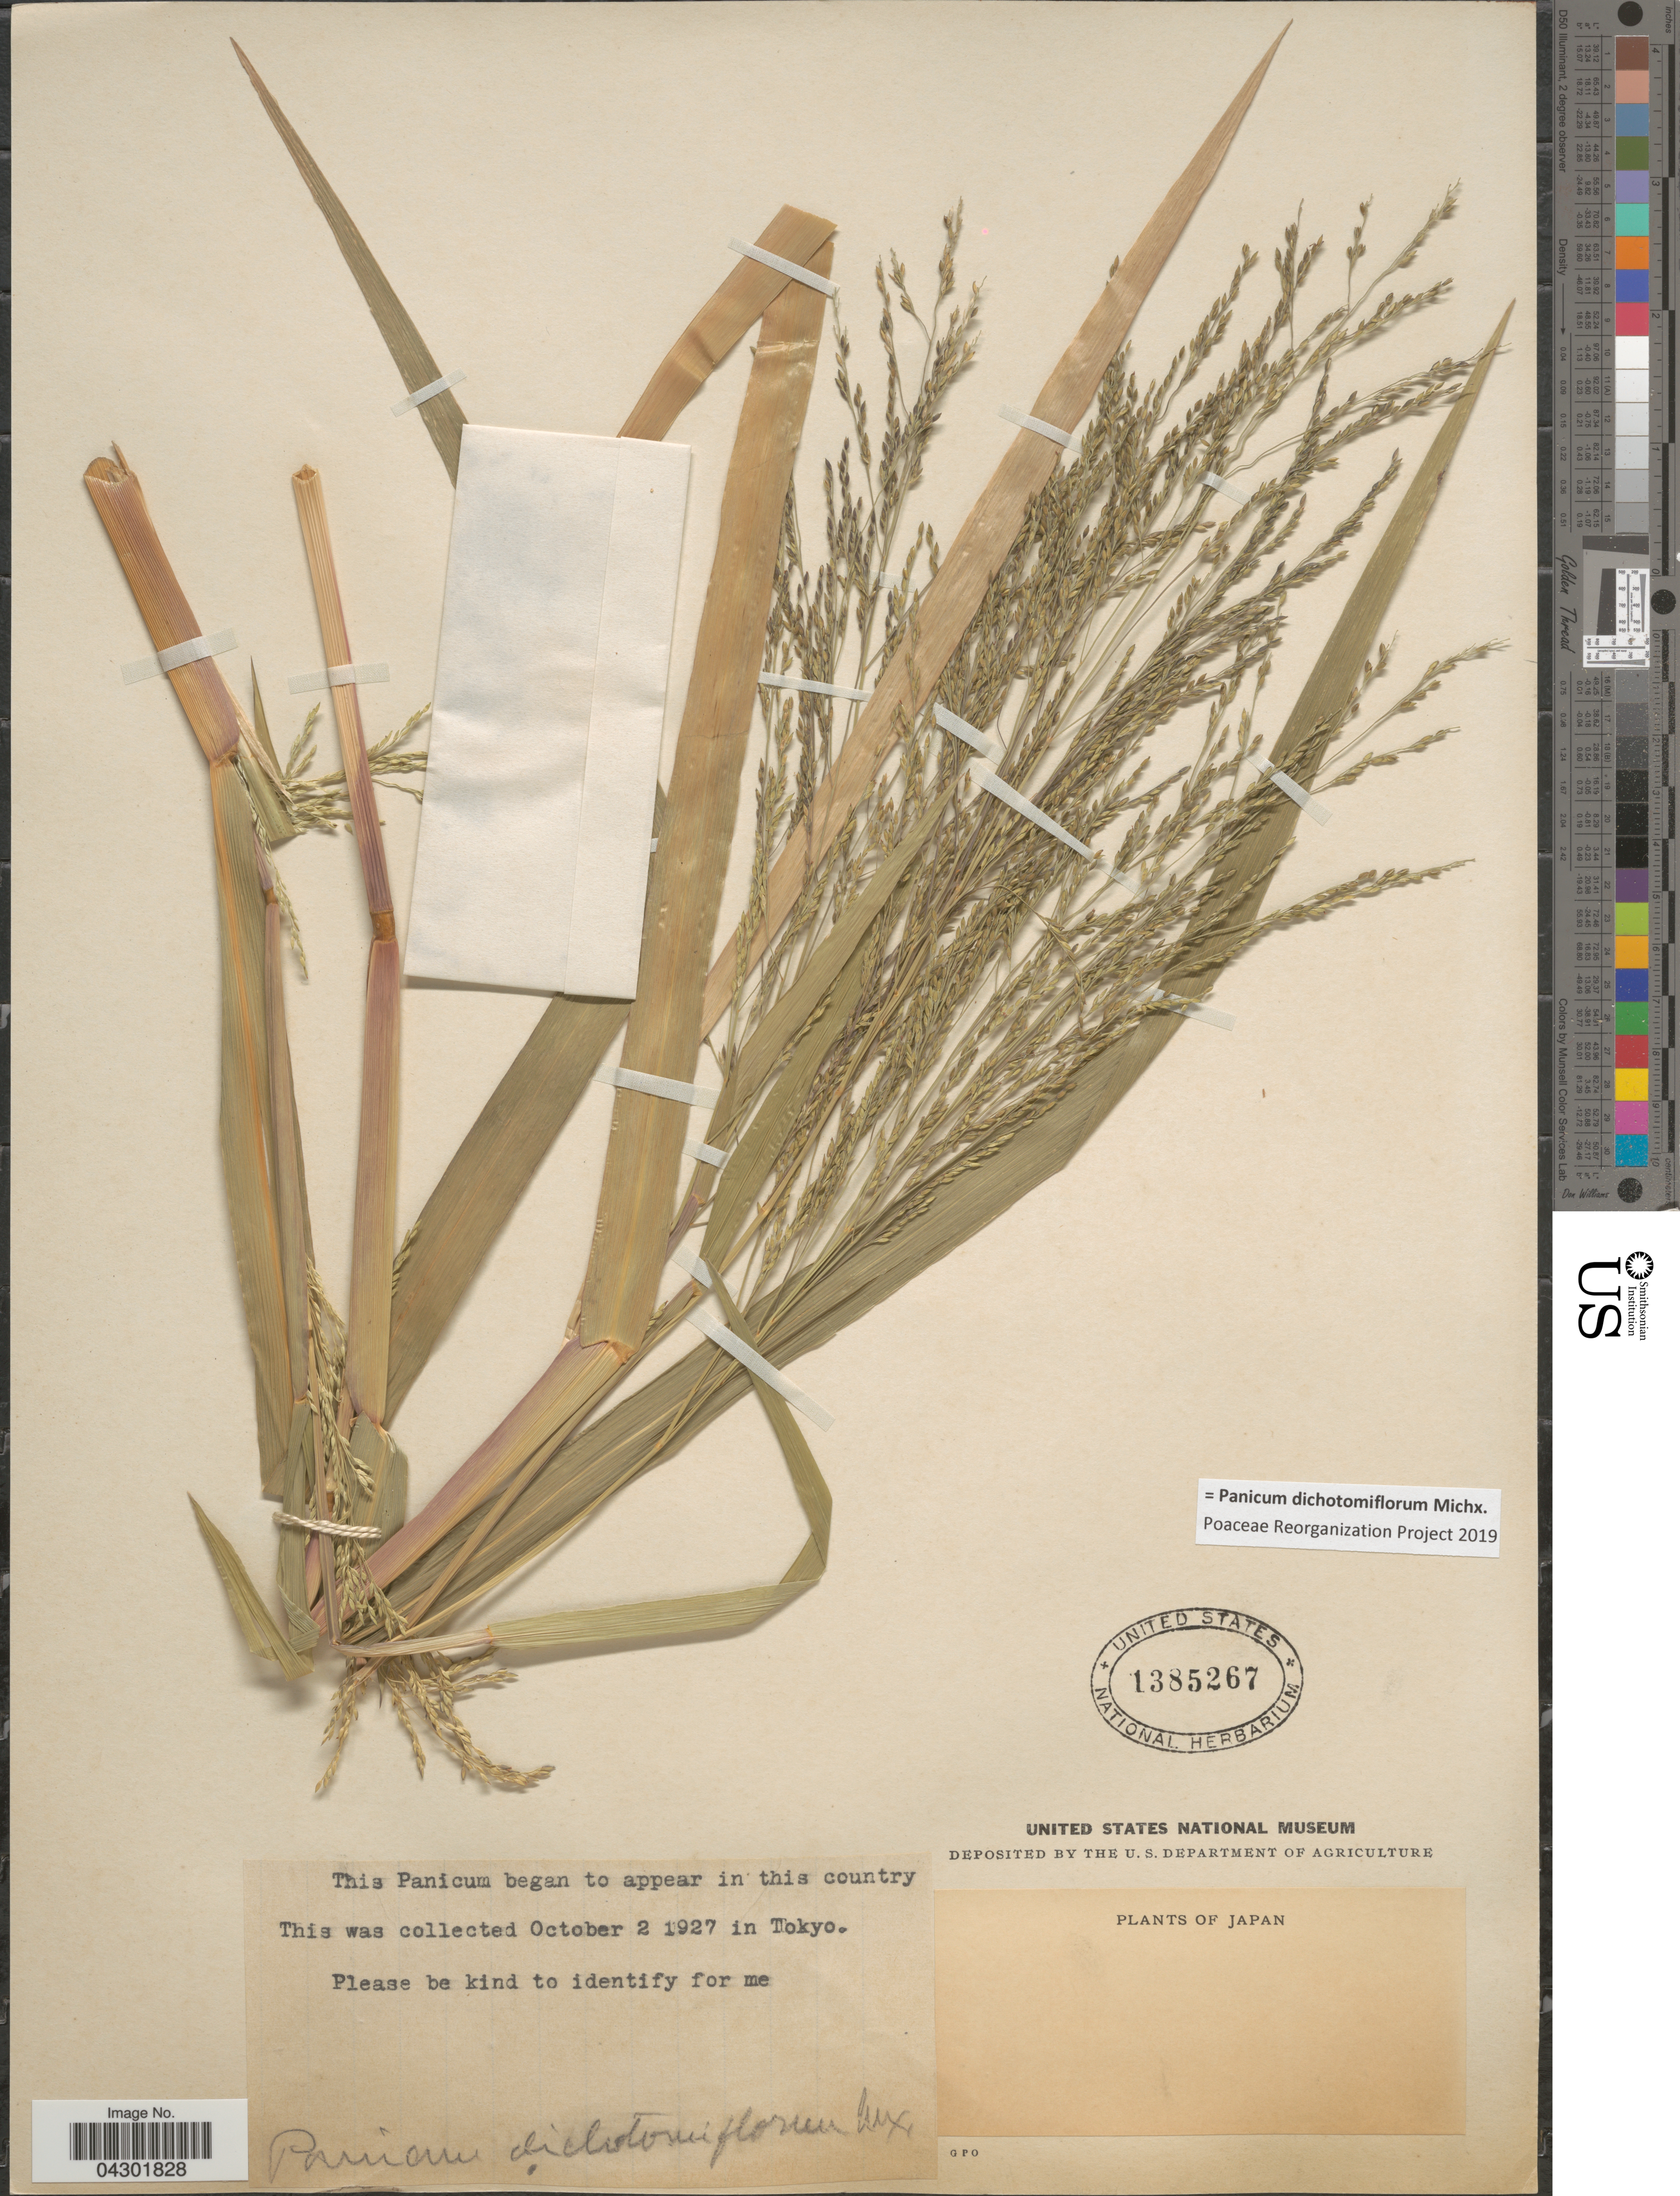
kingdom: Plantae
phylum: Tracheophyta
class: Liliopsida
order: Poales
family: Poaceae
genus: Panicum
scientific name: Panicum dichotomiflorum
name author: Michx.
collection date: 1927-10-02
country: Japan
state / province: Tokyo, Federal City of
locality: Tokyo.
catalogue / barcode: US 1385267